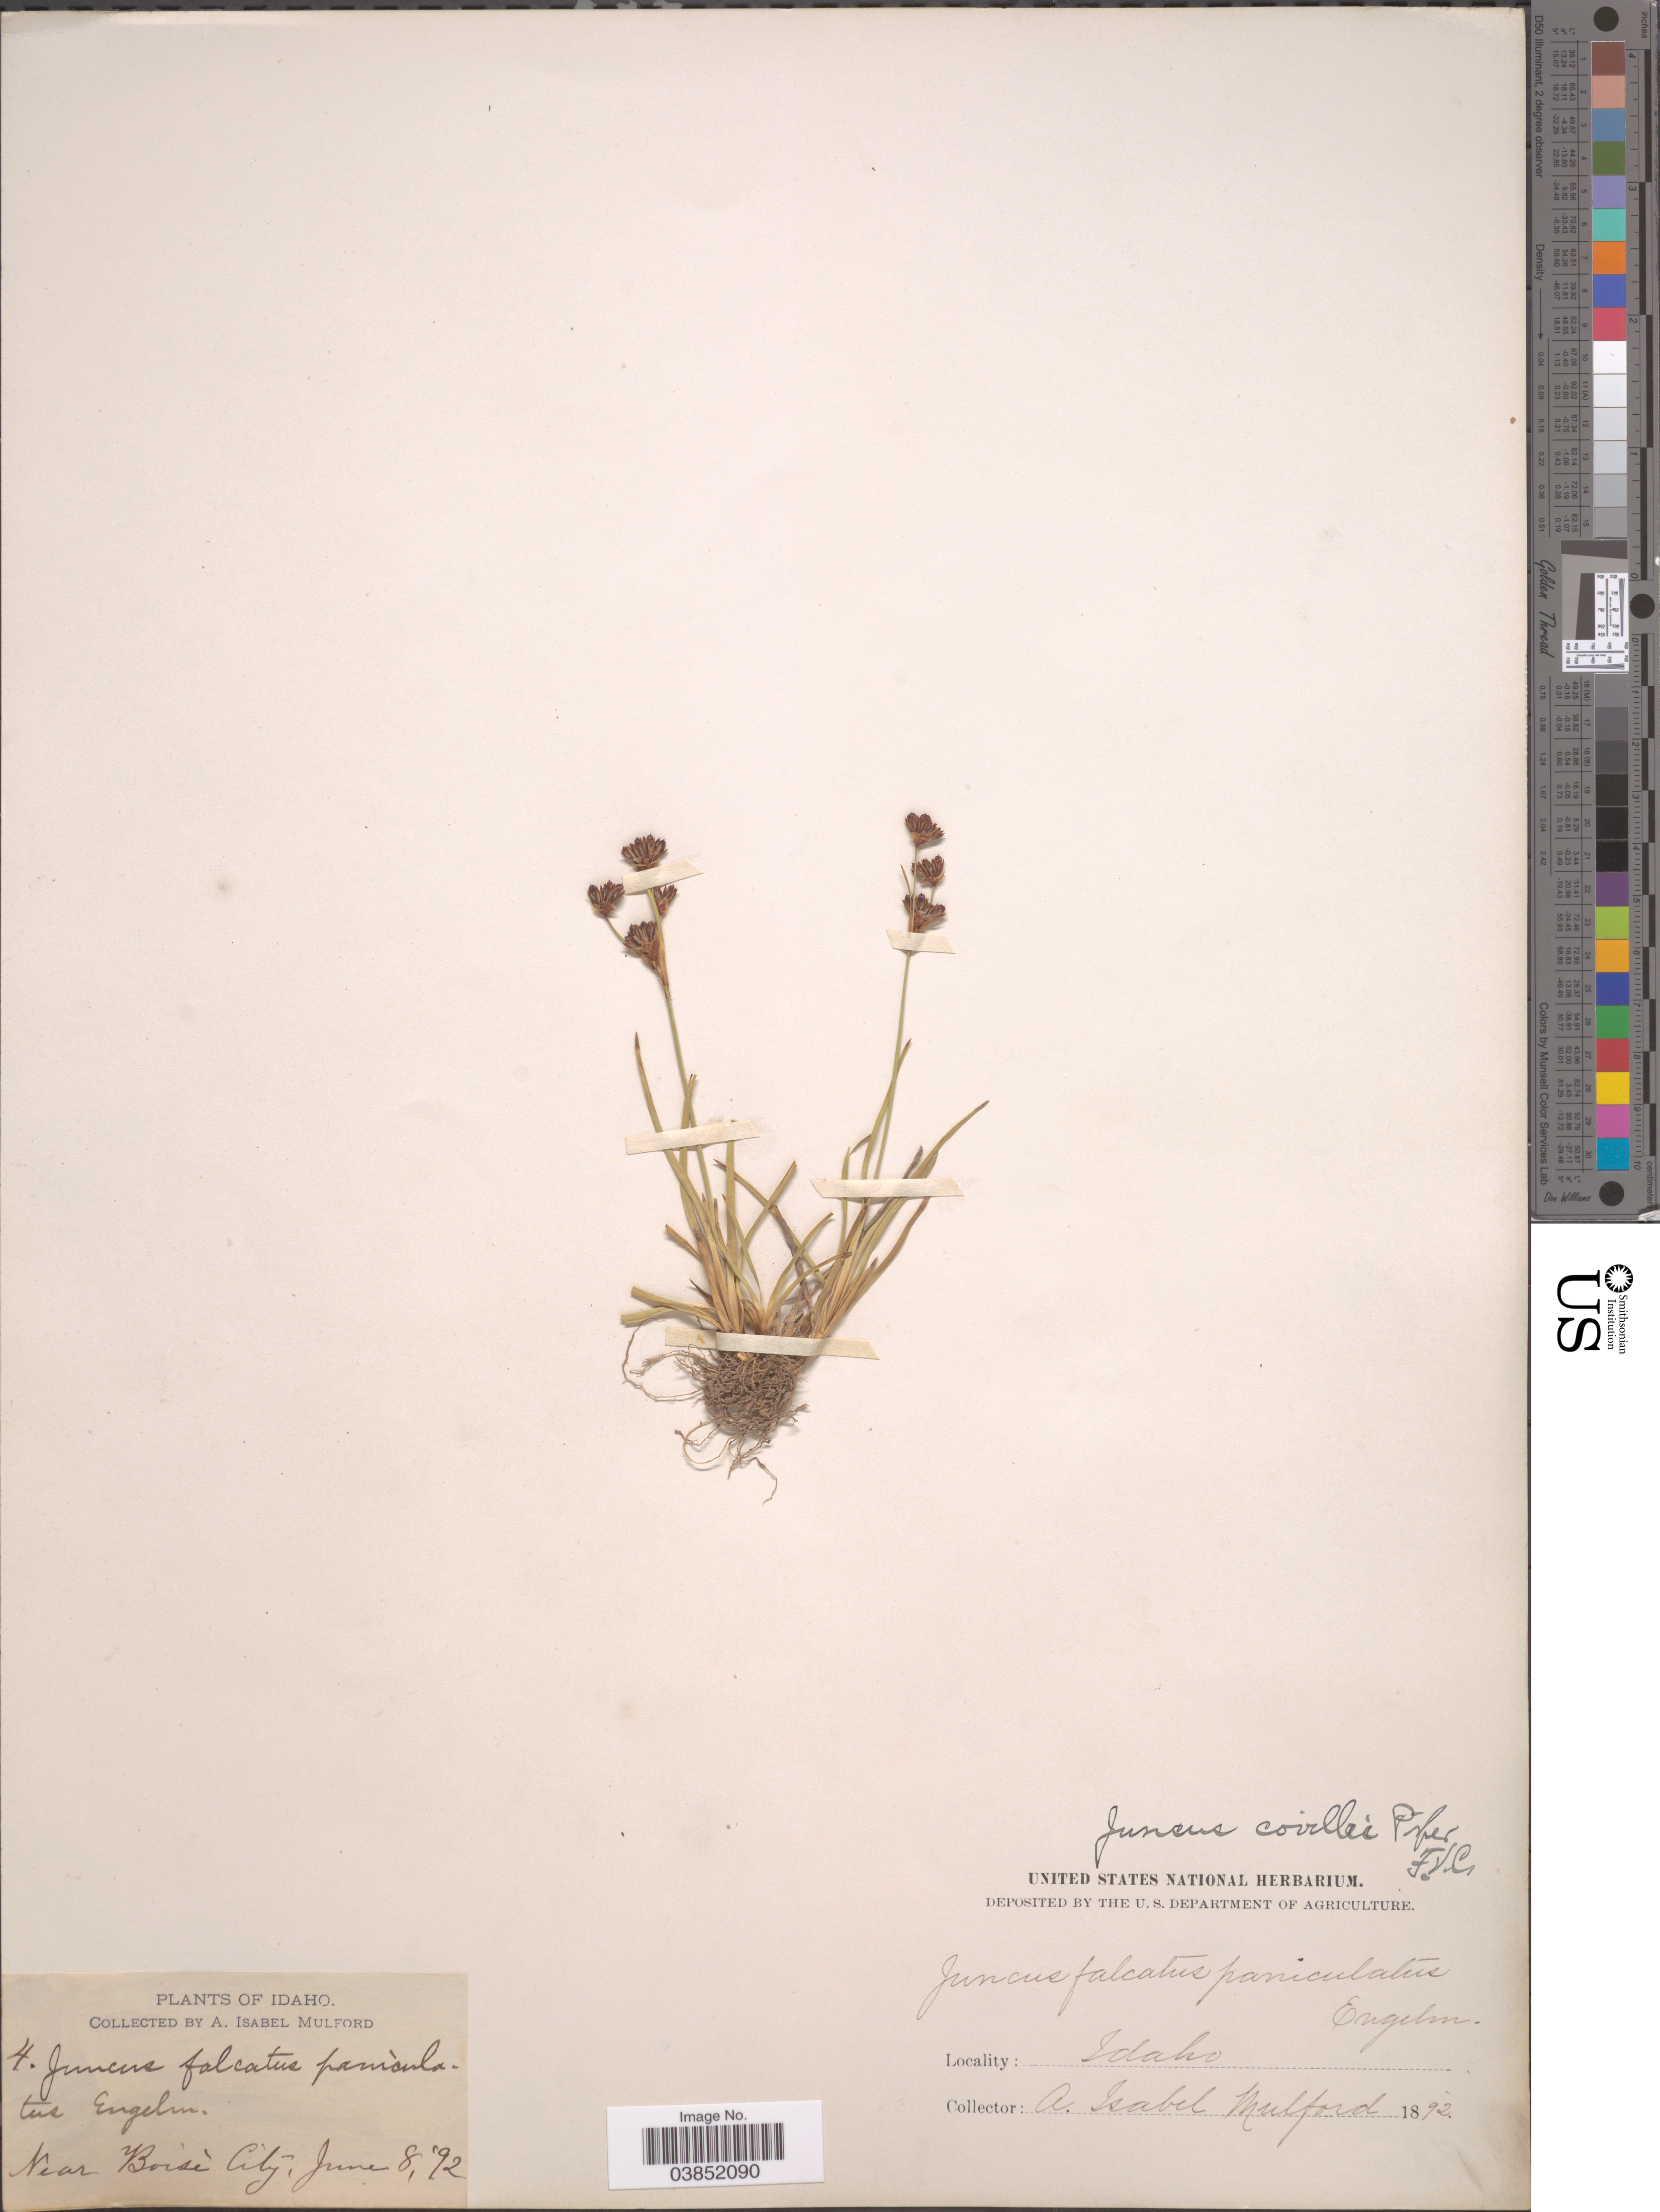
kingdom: Plantae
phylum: Tracheophyta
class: Liliopsida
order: Poales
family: Juncaceae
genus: Juncus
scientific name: Juncus covillei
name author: Piper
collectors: A. Mulford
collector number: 4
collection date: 1892-06-08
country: United States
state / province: Idaho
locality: Near Boise City.